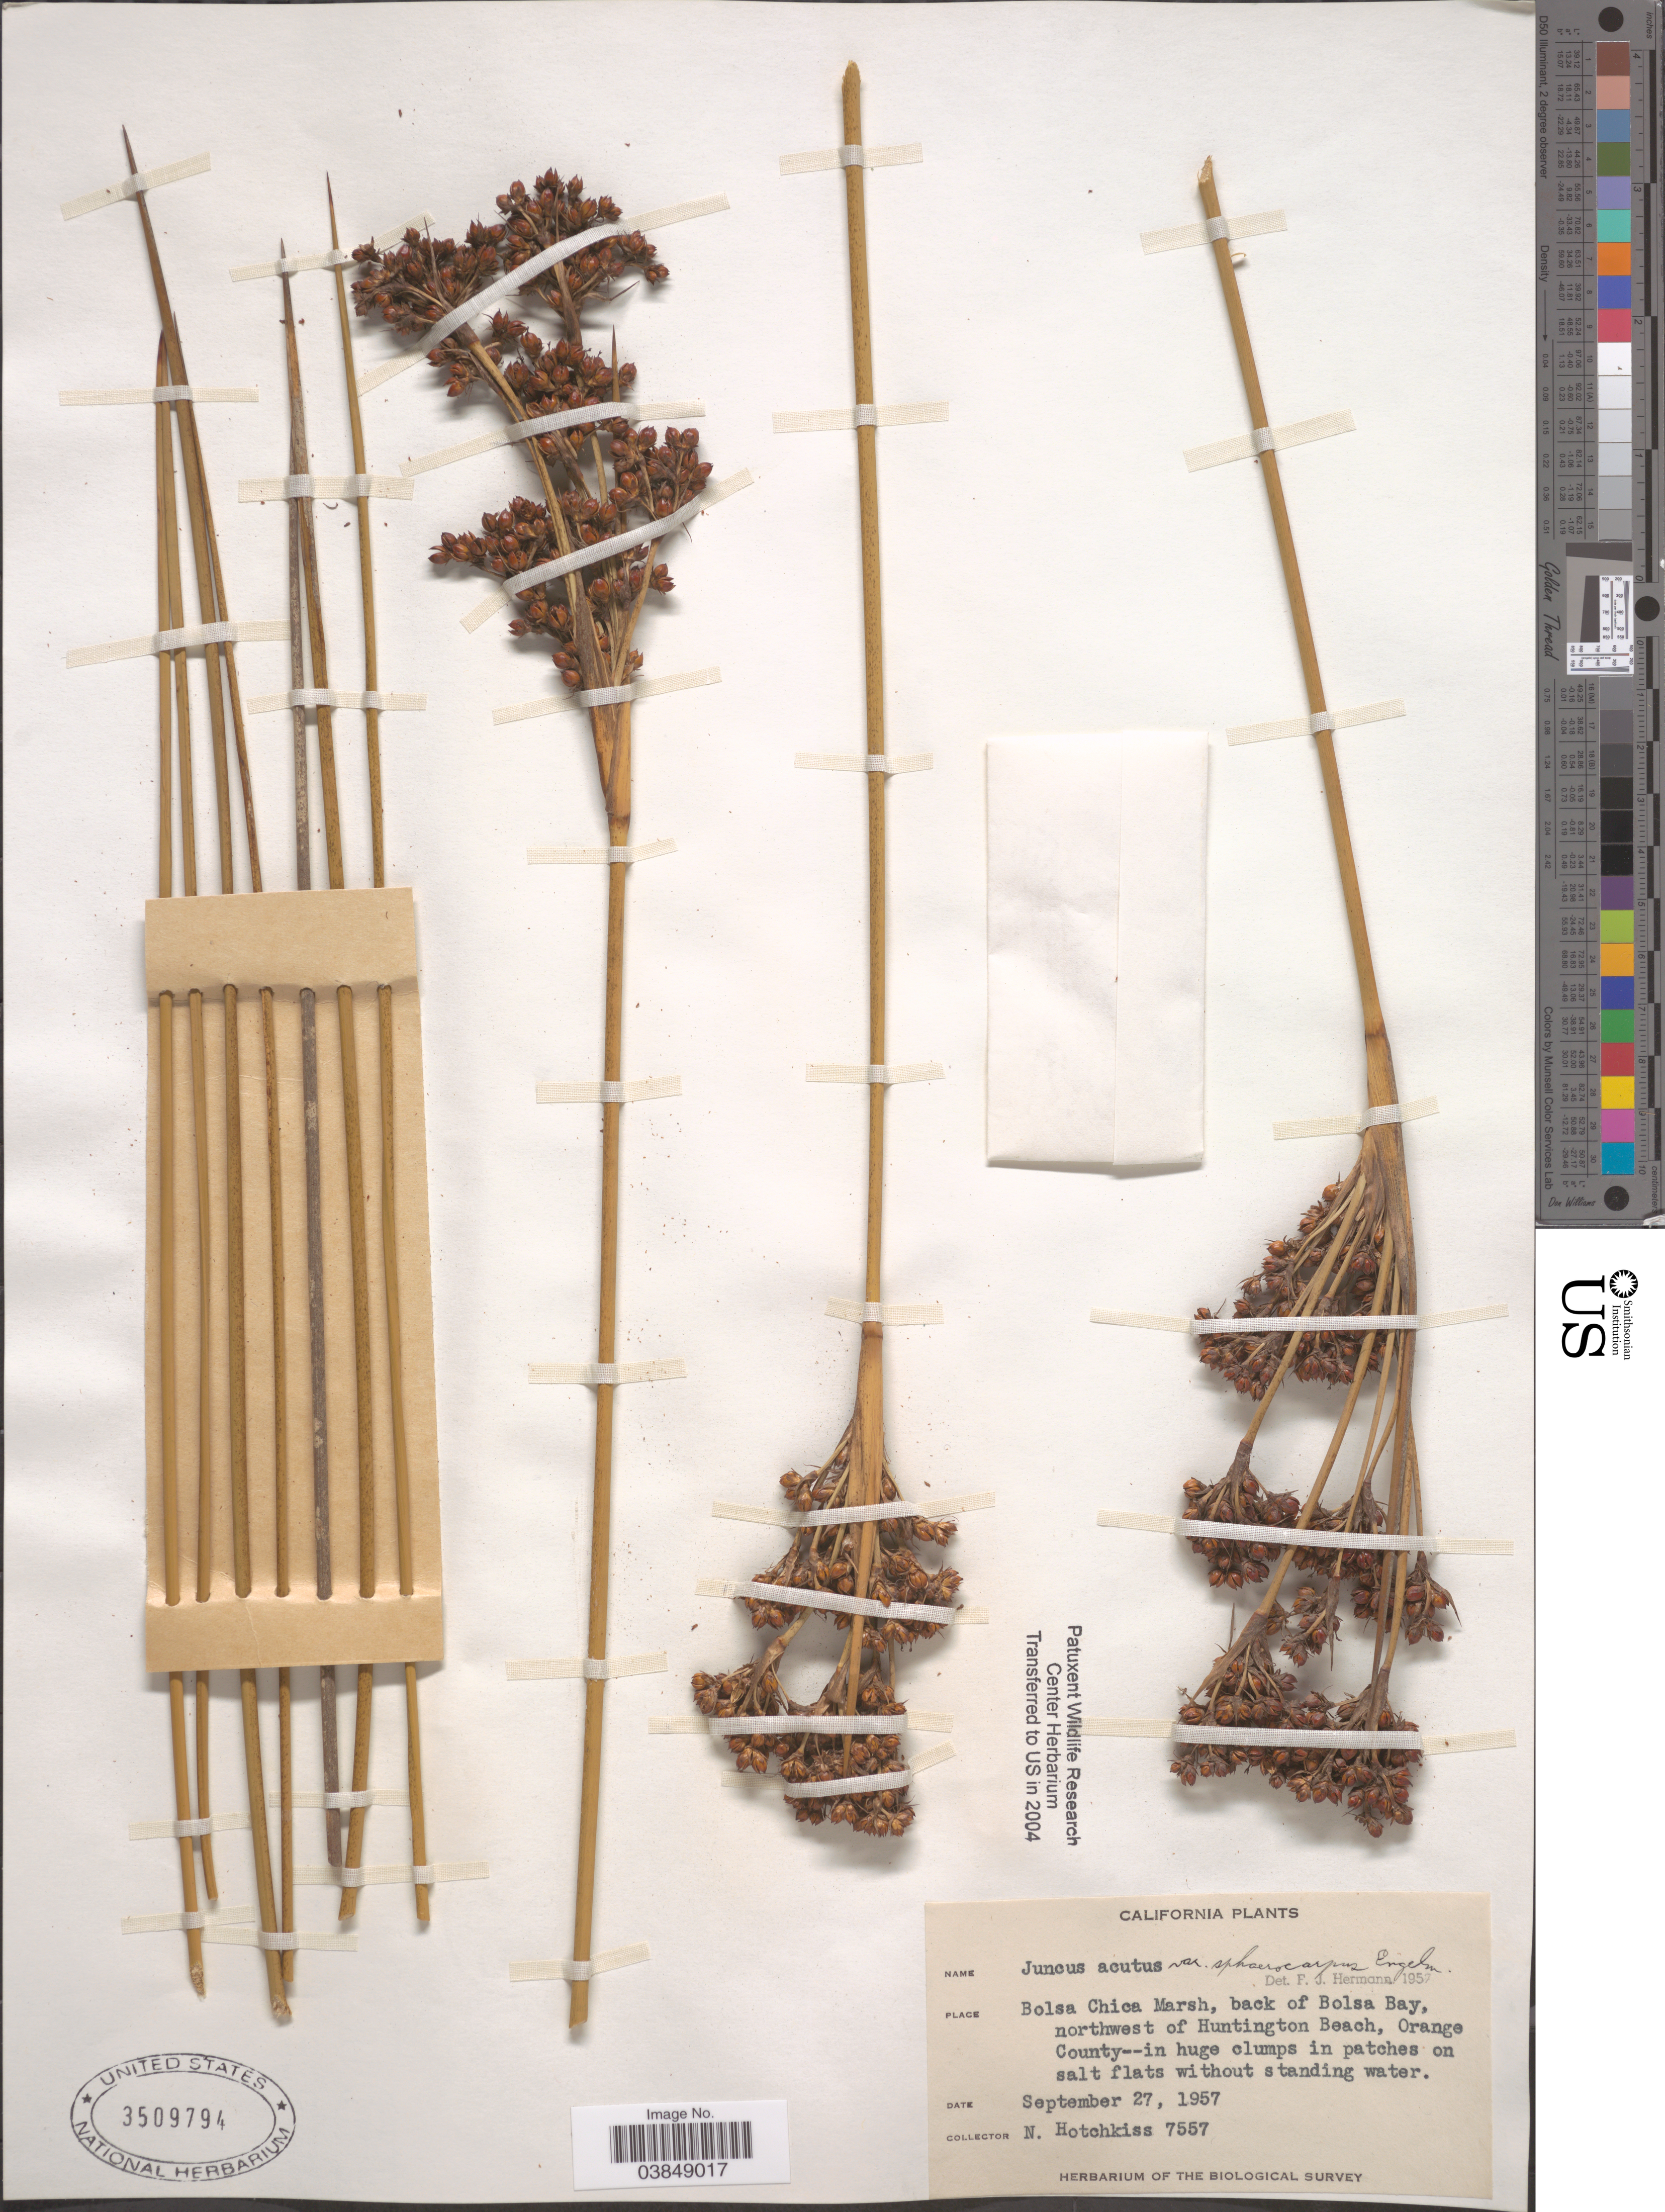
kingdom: Plantae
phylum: Tracheophyta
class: Liliopsida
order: Poales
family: Juncaceae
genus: Juncus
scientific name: Juncus acutus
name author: L.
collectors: N. Hotchkiss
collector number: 7557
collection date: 1957-09-27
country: United States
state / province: California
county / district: Orange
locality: Bolsa Chica Marsh, back of Bolsa Bay, northwest of Huntington Beach, Orange County--in huge clumps in patches on salt flats without standing water.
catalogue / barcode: US 3509794